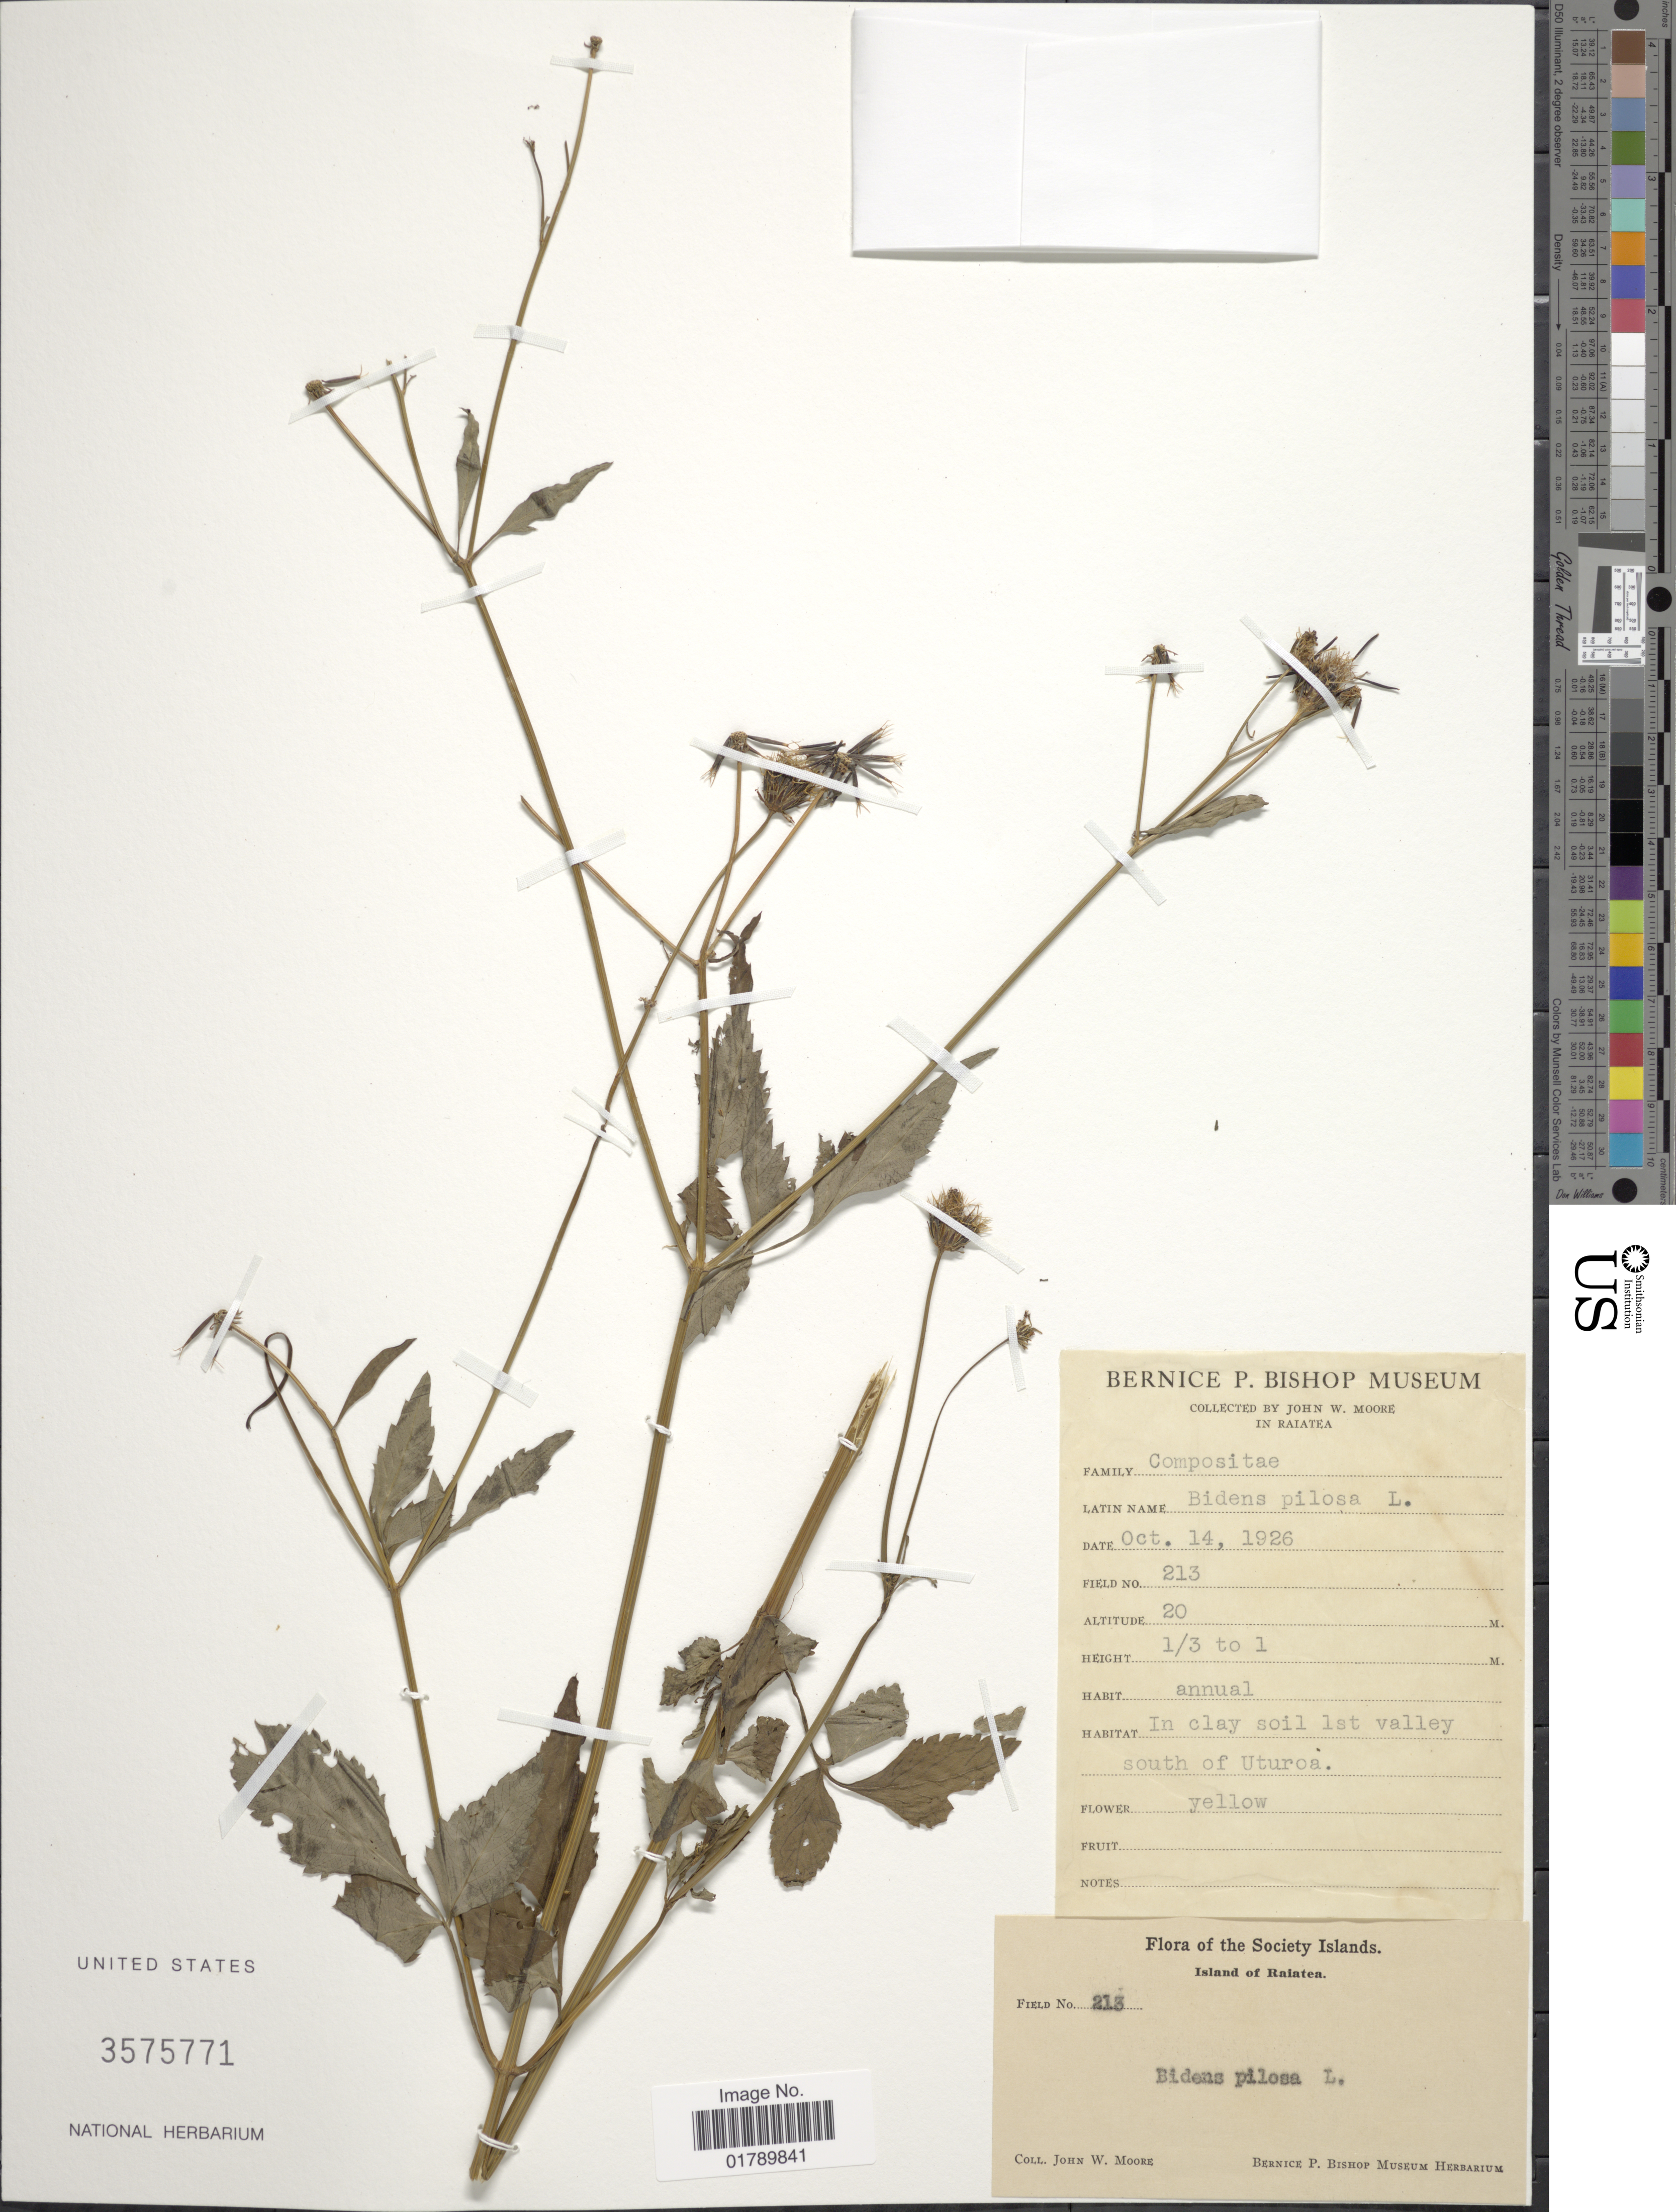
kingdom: Plantae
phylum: Tracheophyta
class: Magnoliopsida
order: Asterales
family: Asteraceae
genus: Bidens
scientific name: Bidens pilosa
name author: L.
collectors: J. Moore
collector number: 213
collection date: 1926-10-14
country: French Polynesia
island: Raiatea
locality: Society Islands. Island of Raiatea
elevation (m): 20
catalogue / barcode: US 3575771